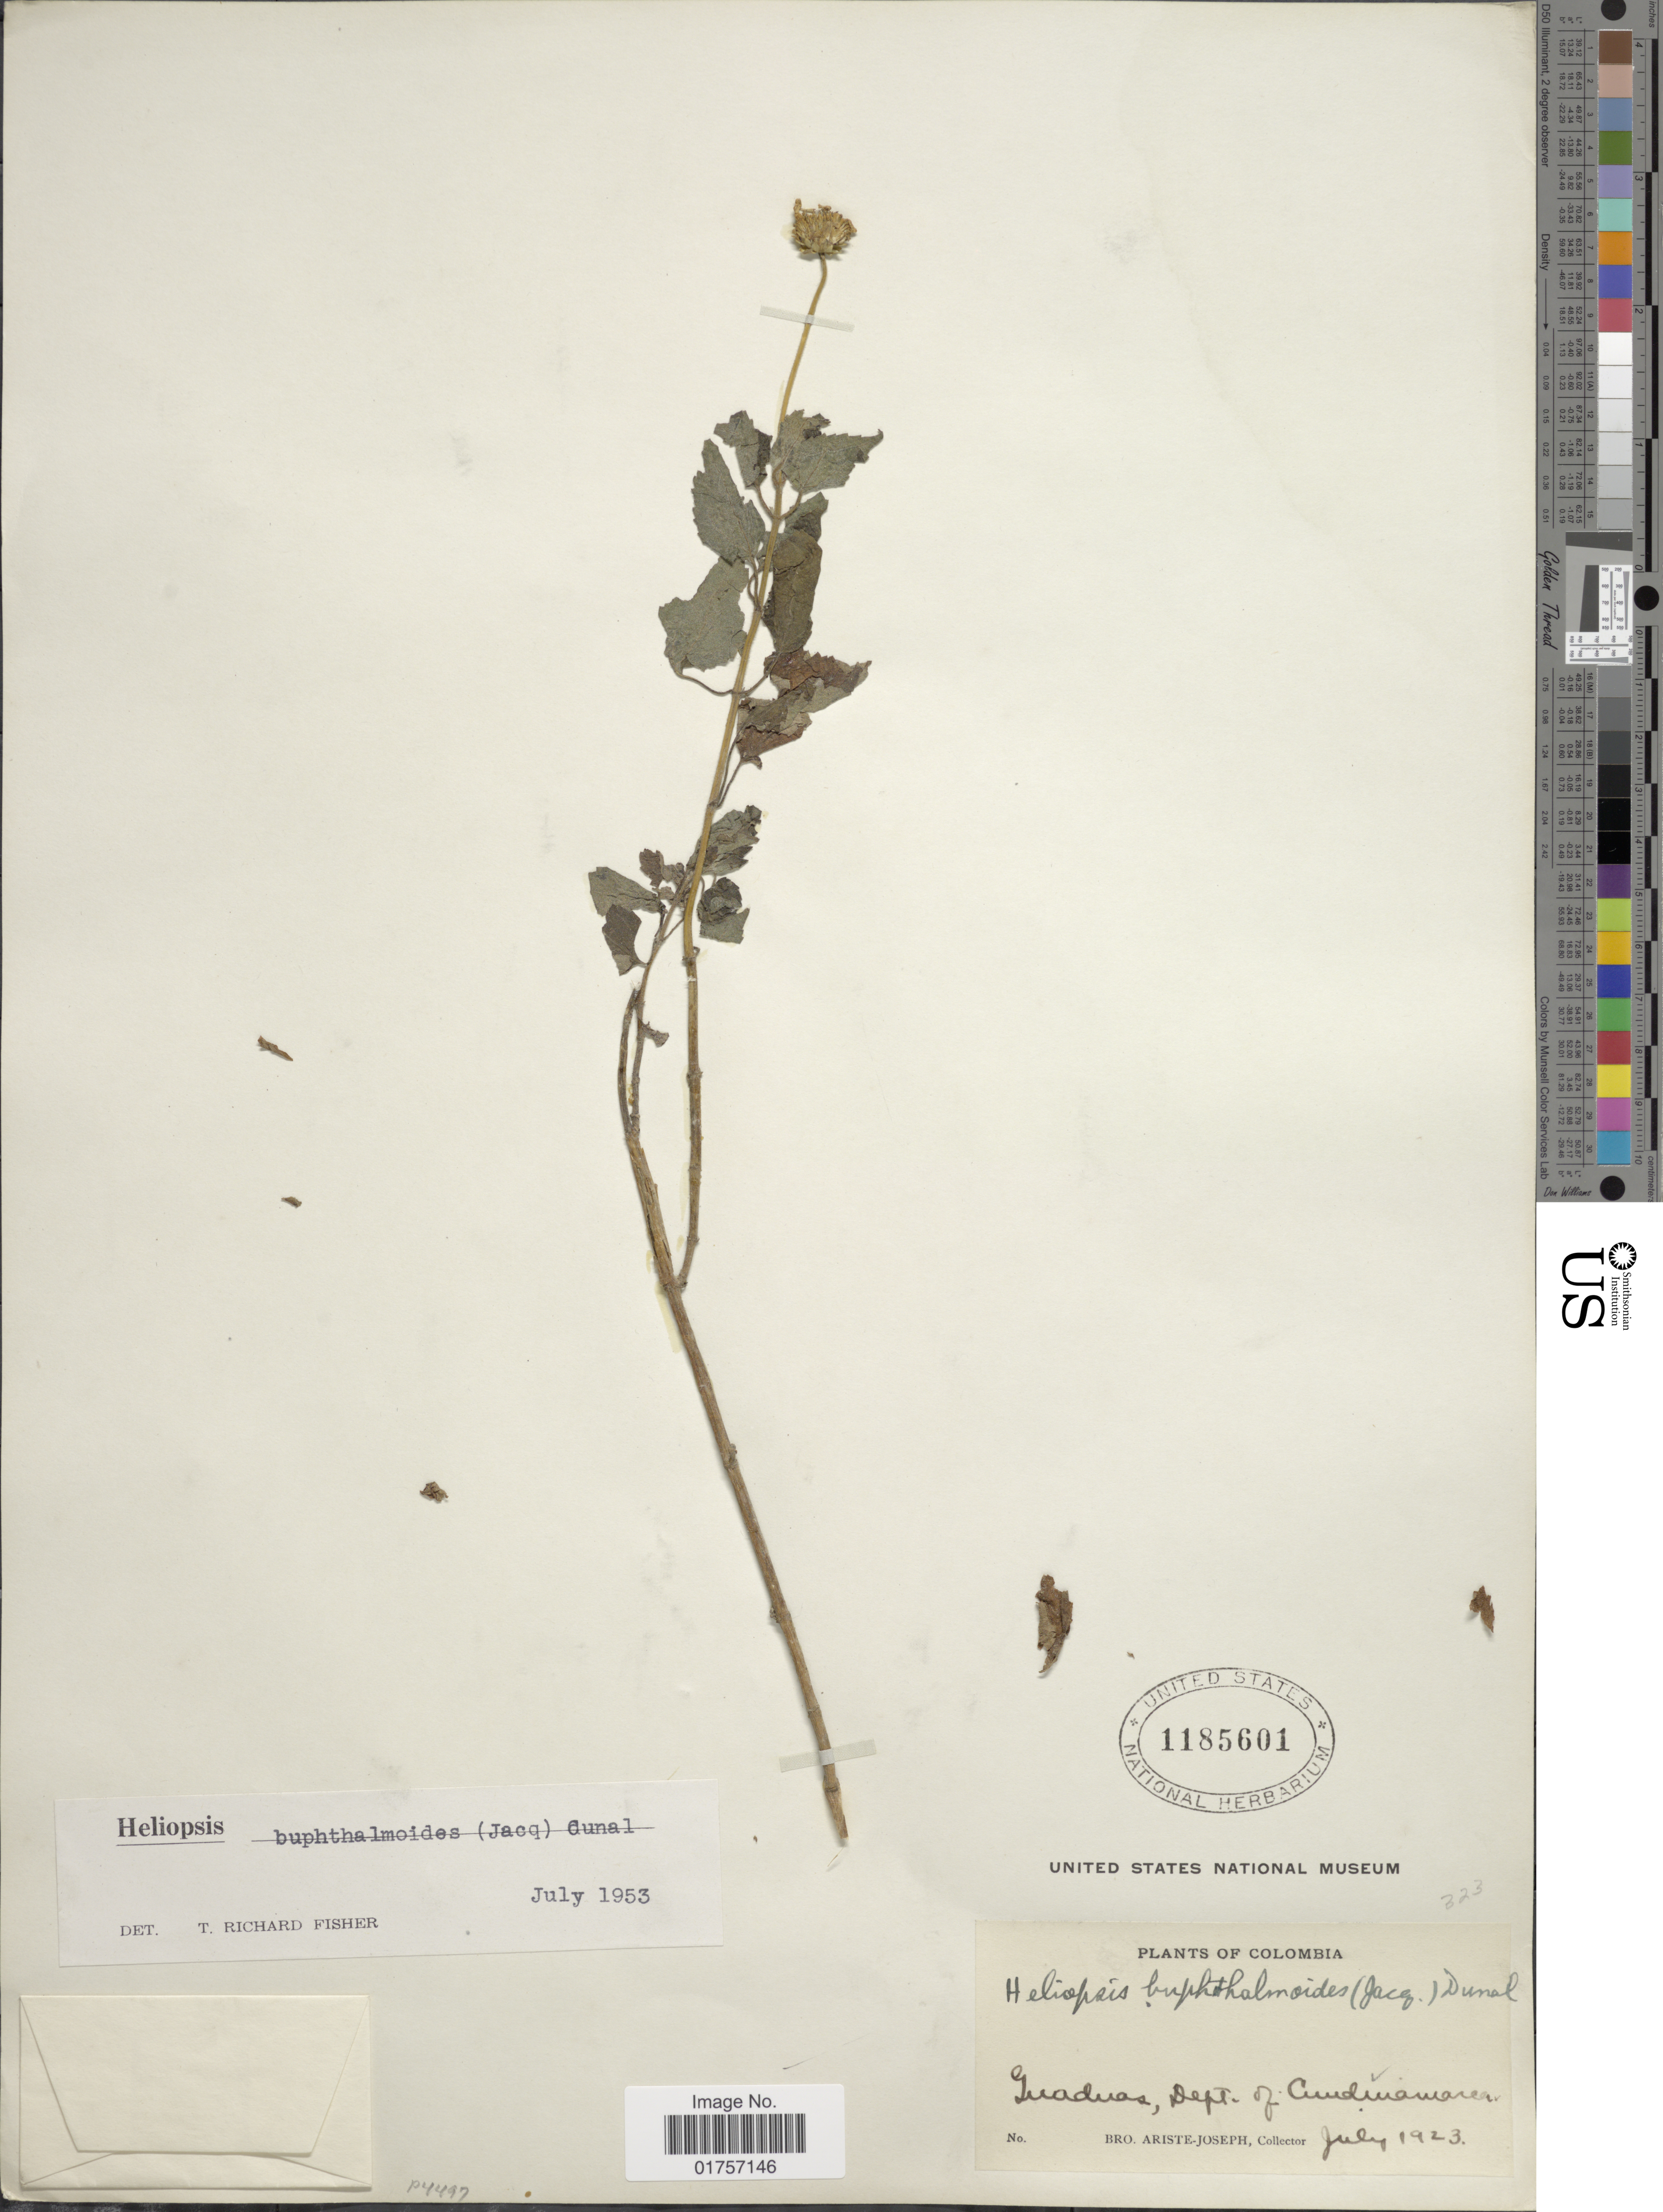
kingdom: Plantae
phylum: Tracheophyta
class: Magnoliopsida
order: Asterales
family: Asteraceae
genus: Heliopsis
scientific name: Heliopsis buphthalmoides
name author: (Jacq.) Dunal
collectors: Bro. Ariste-Joseph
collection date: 1923-07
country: Colombia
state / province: Cundinamarca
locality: Guaduas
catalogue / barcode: US 1185601